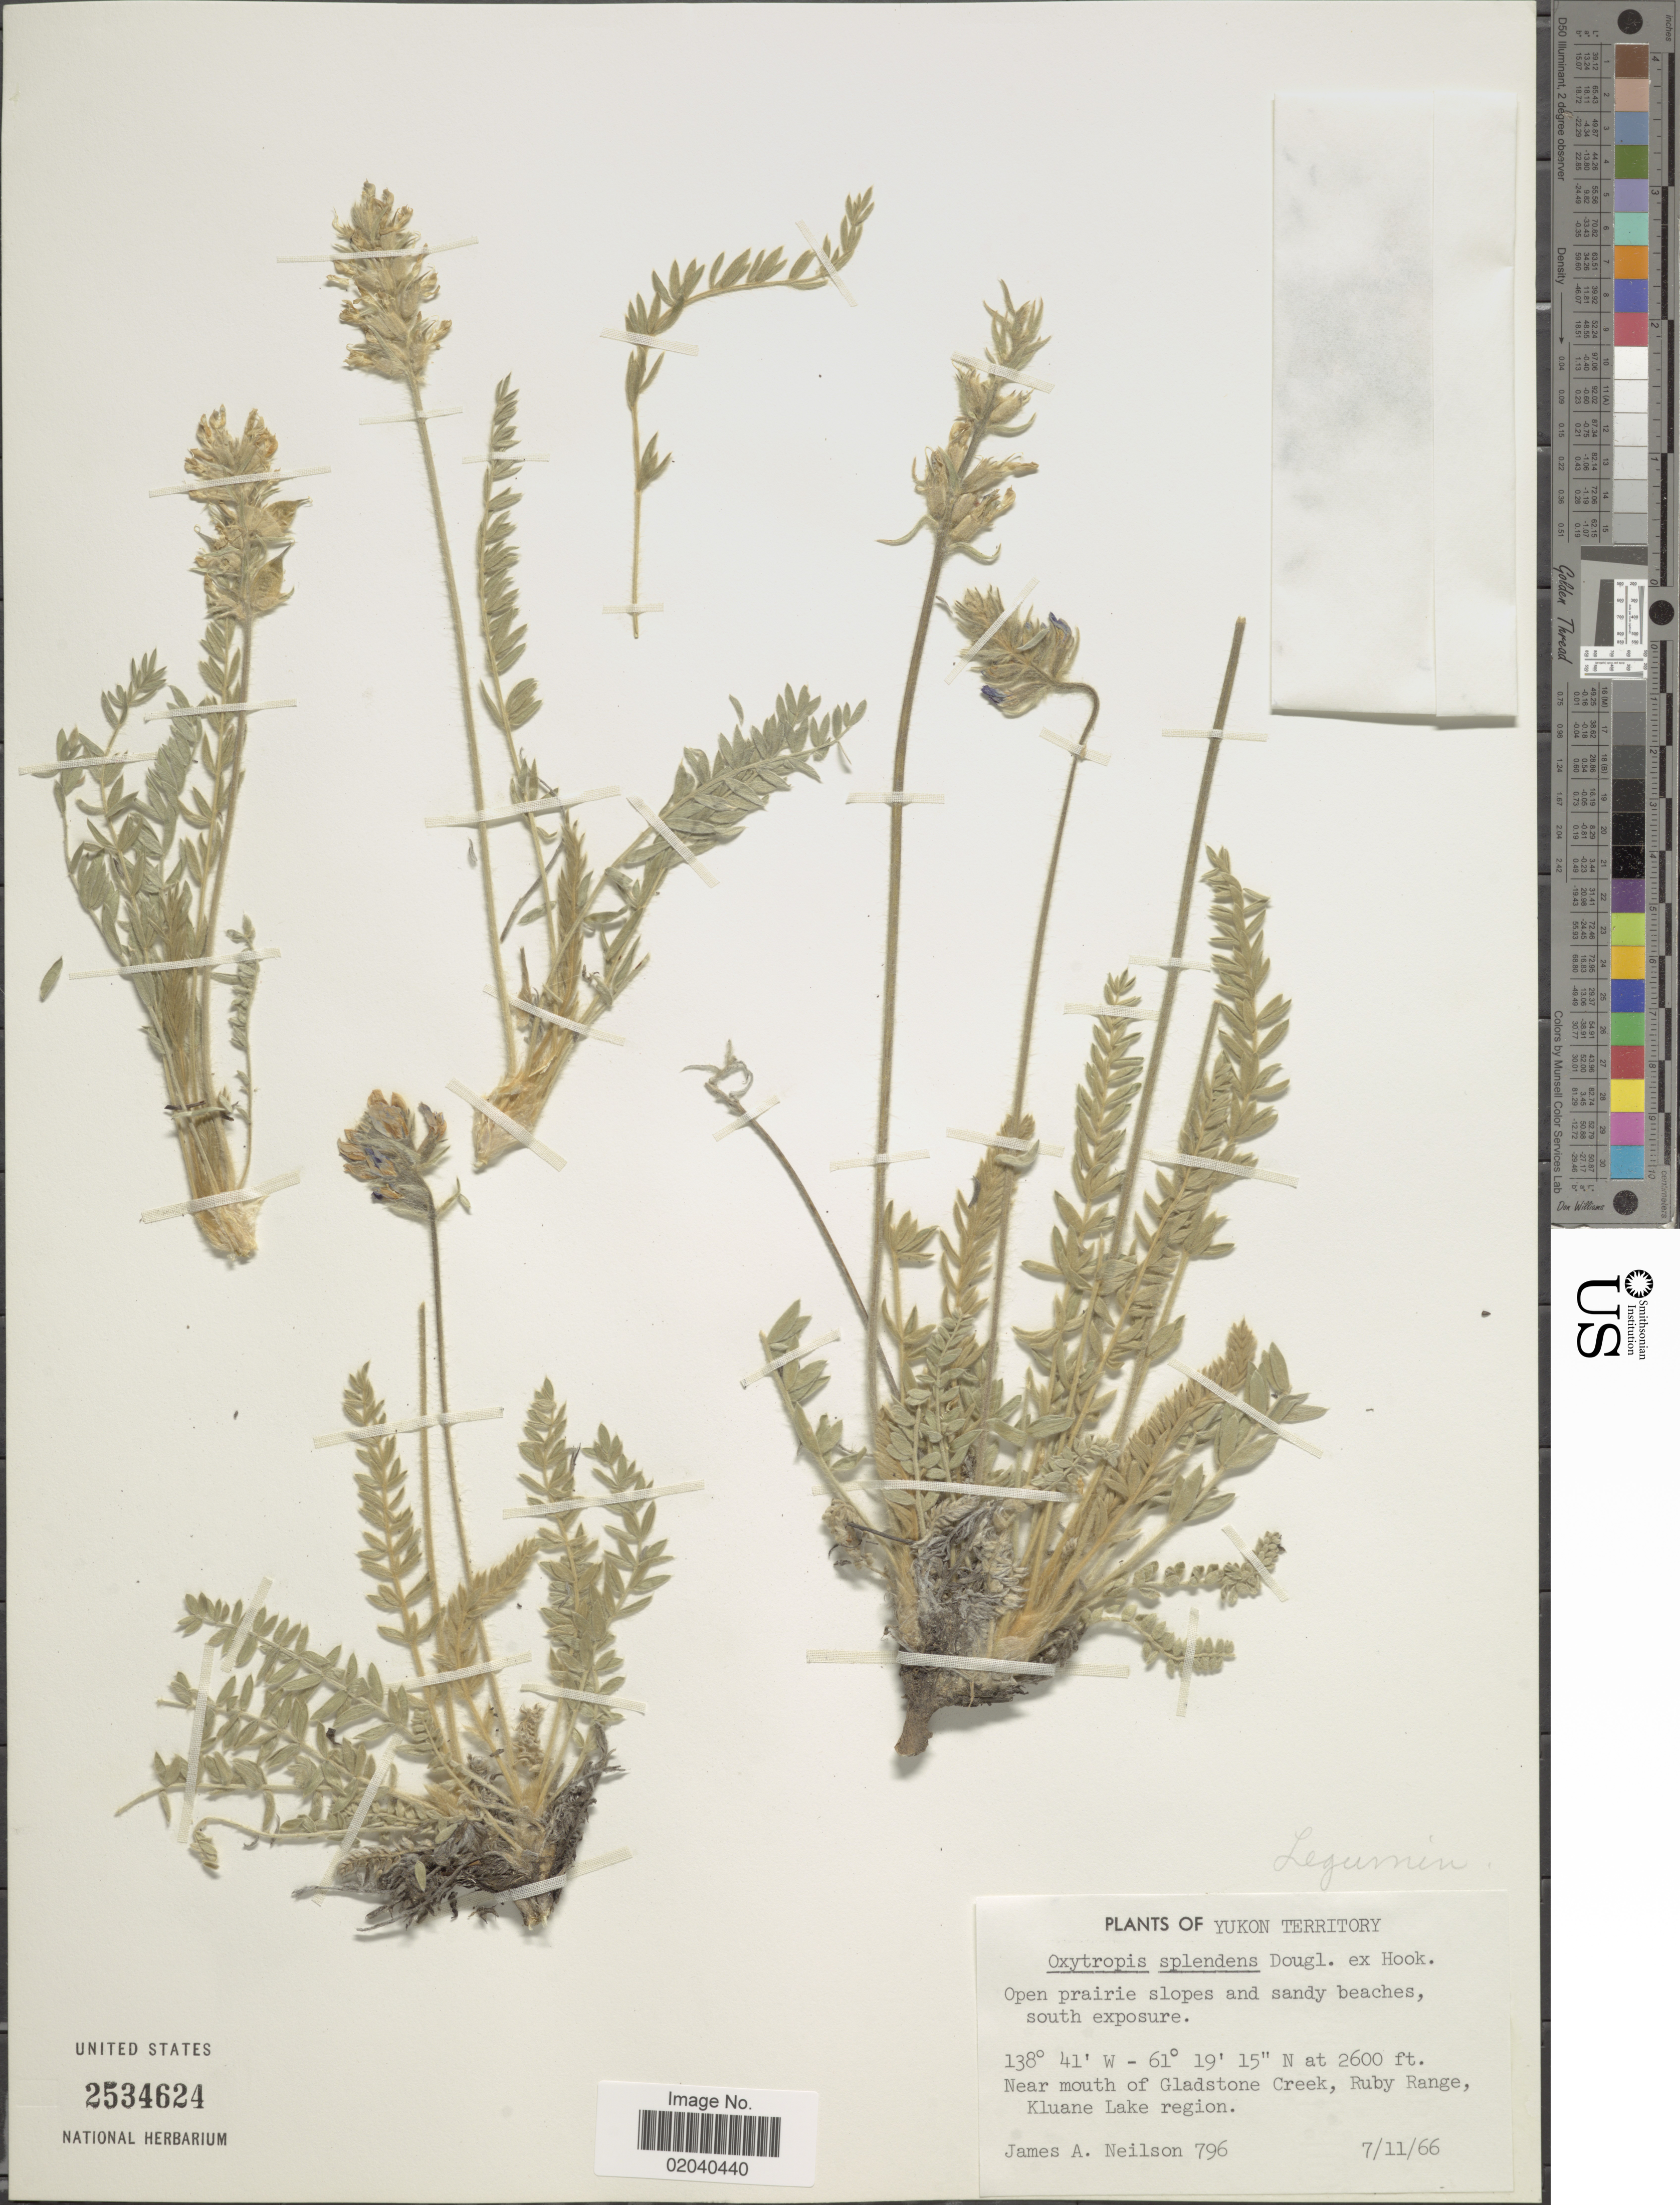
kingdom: Plantae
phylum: Tracheophyta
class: Magnoliopsida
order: Fabales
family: Fabaceae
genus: Oxytropis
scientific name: Oxytropis splendens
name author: Douglas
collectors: J. Neilson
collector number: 796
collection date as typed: Transcribed d/m/y: 11/7/66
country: Canada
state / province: Yukon Territory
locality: Near mouth of Gladstone Creek, Ruby Range, Kluane Lake region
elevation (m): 792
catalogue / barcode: US 2534624